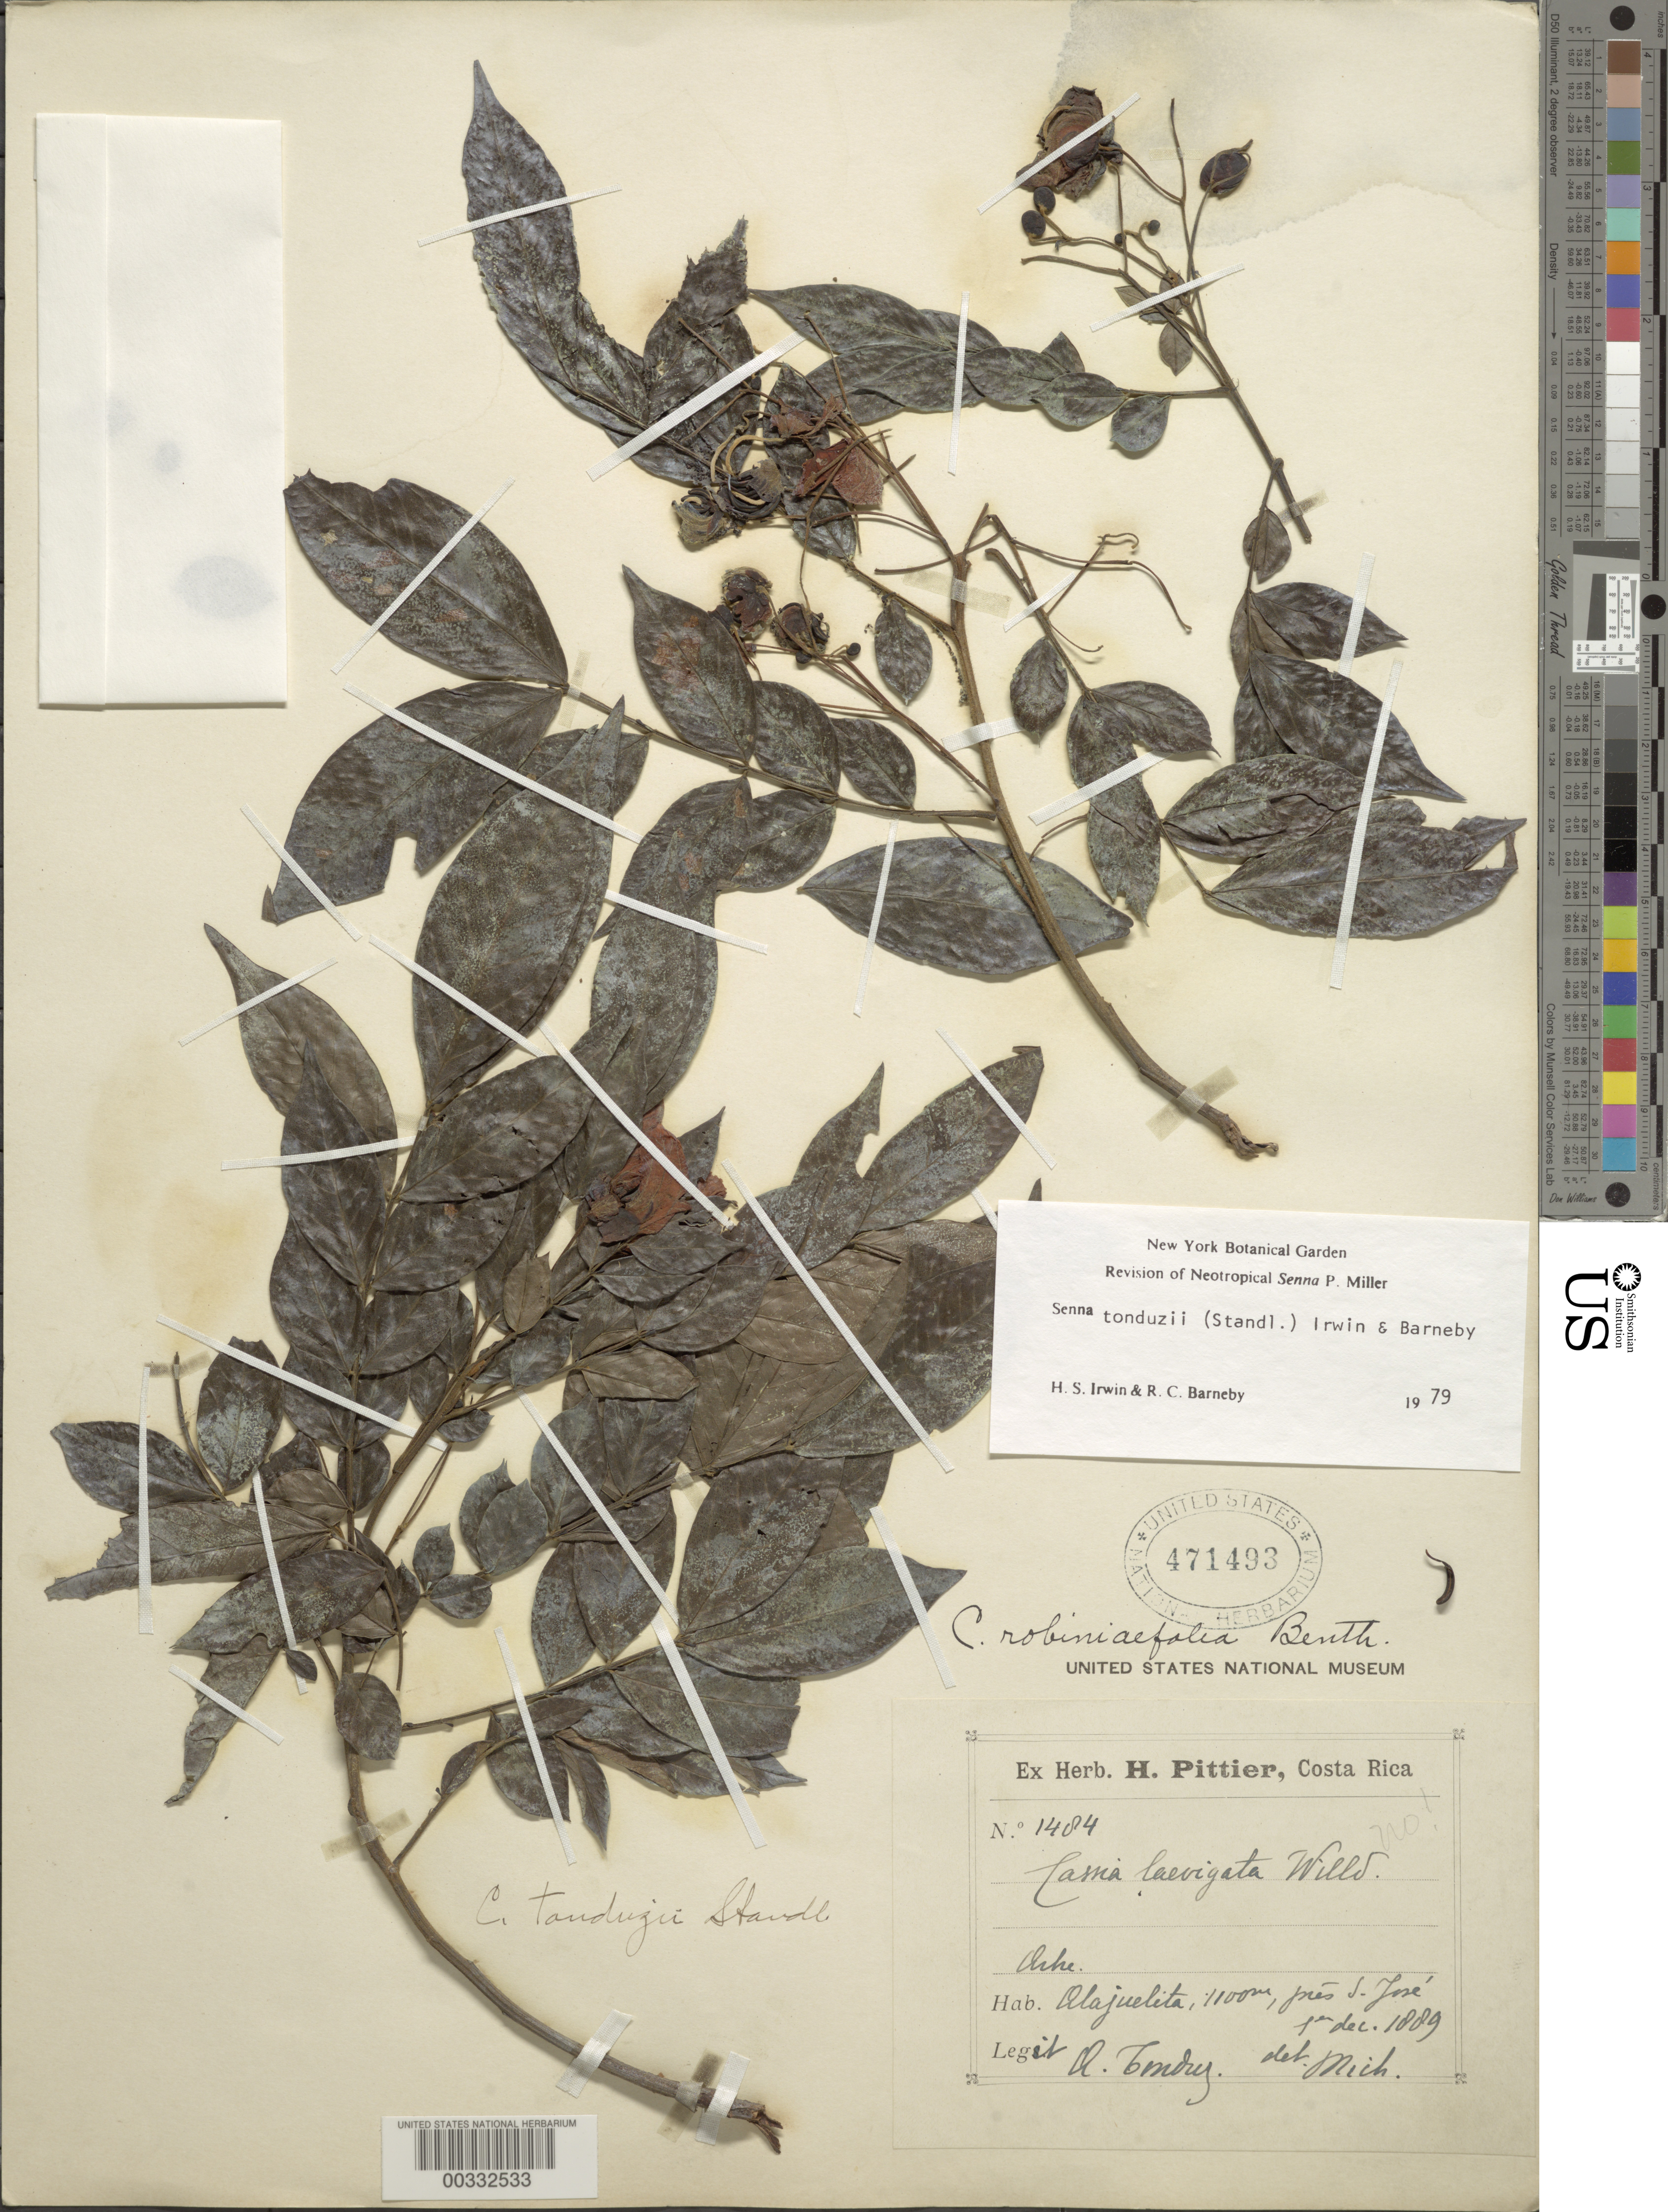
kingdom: Plantae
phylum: Tracheophyta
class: Magnoliopsida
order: Fabales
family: Fabaceae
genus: Senna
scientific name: Senna tonduzii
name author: (Standl.) H.S. Irwin & Barneby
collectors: A. Tonduz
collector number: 1484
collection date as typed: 01 Dec 1889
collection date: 1889-12-01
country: Costa Rica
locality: Alajuelita, near San Jose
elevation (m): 1100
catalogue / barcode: US 471493